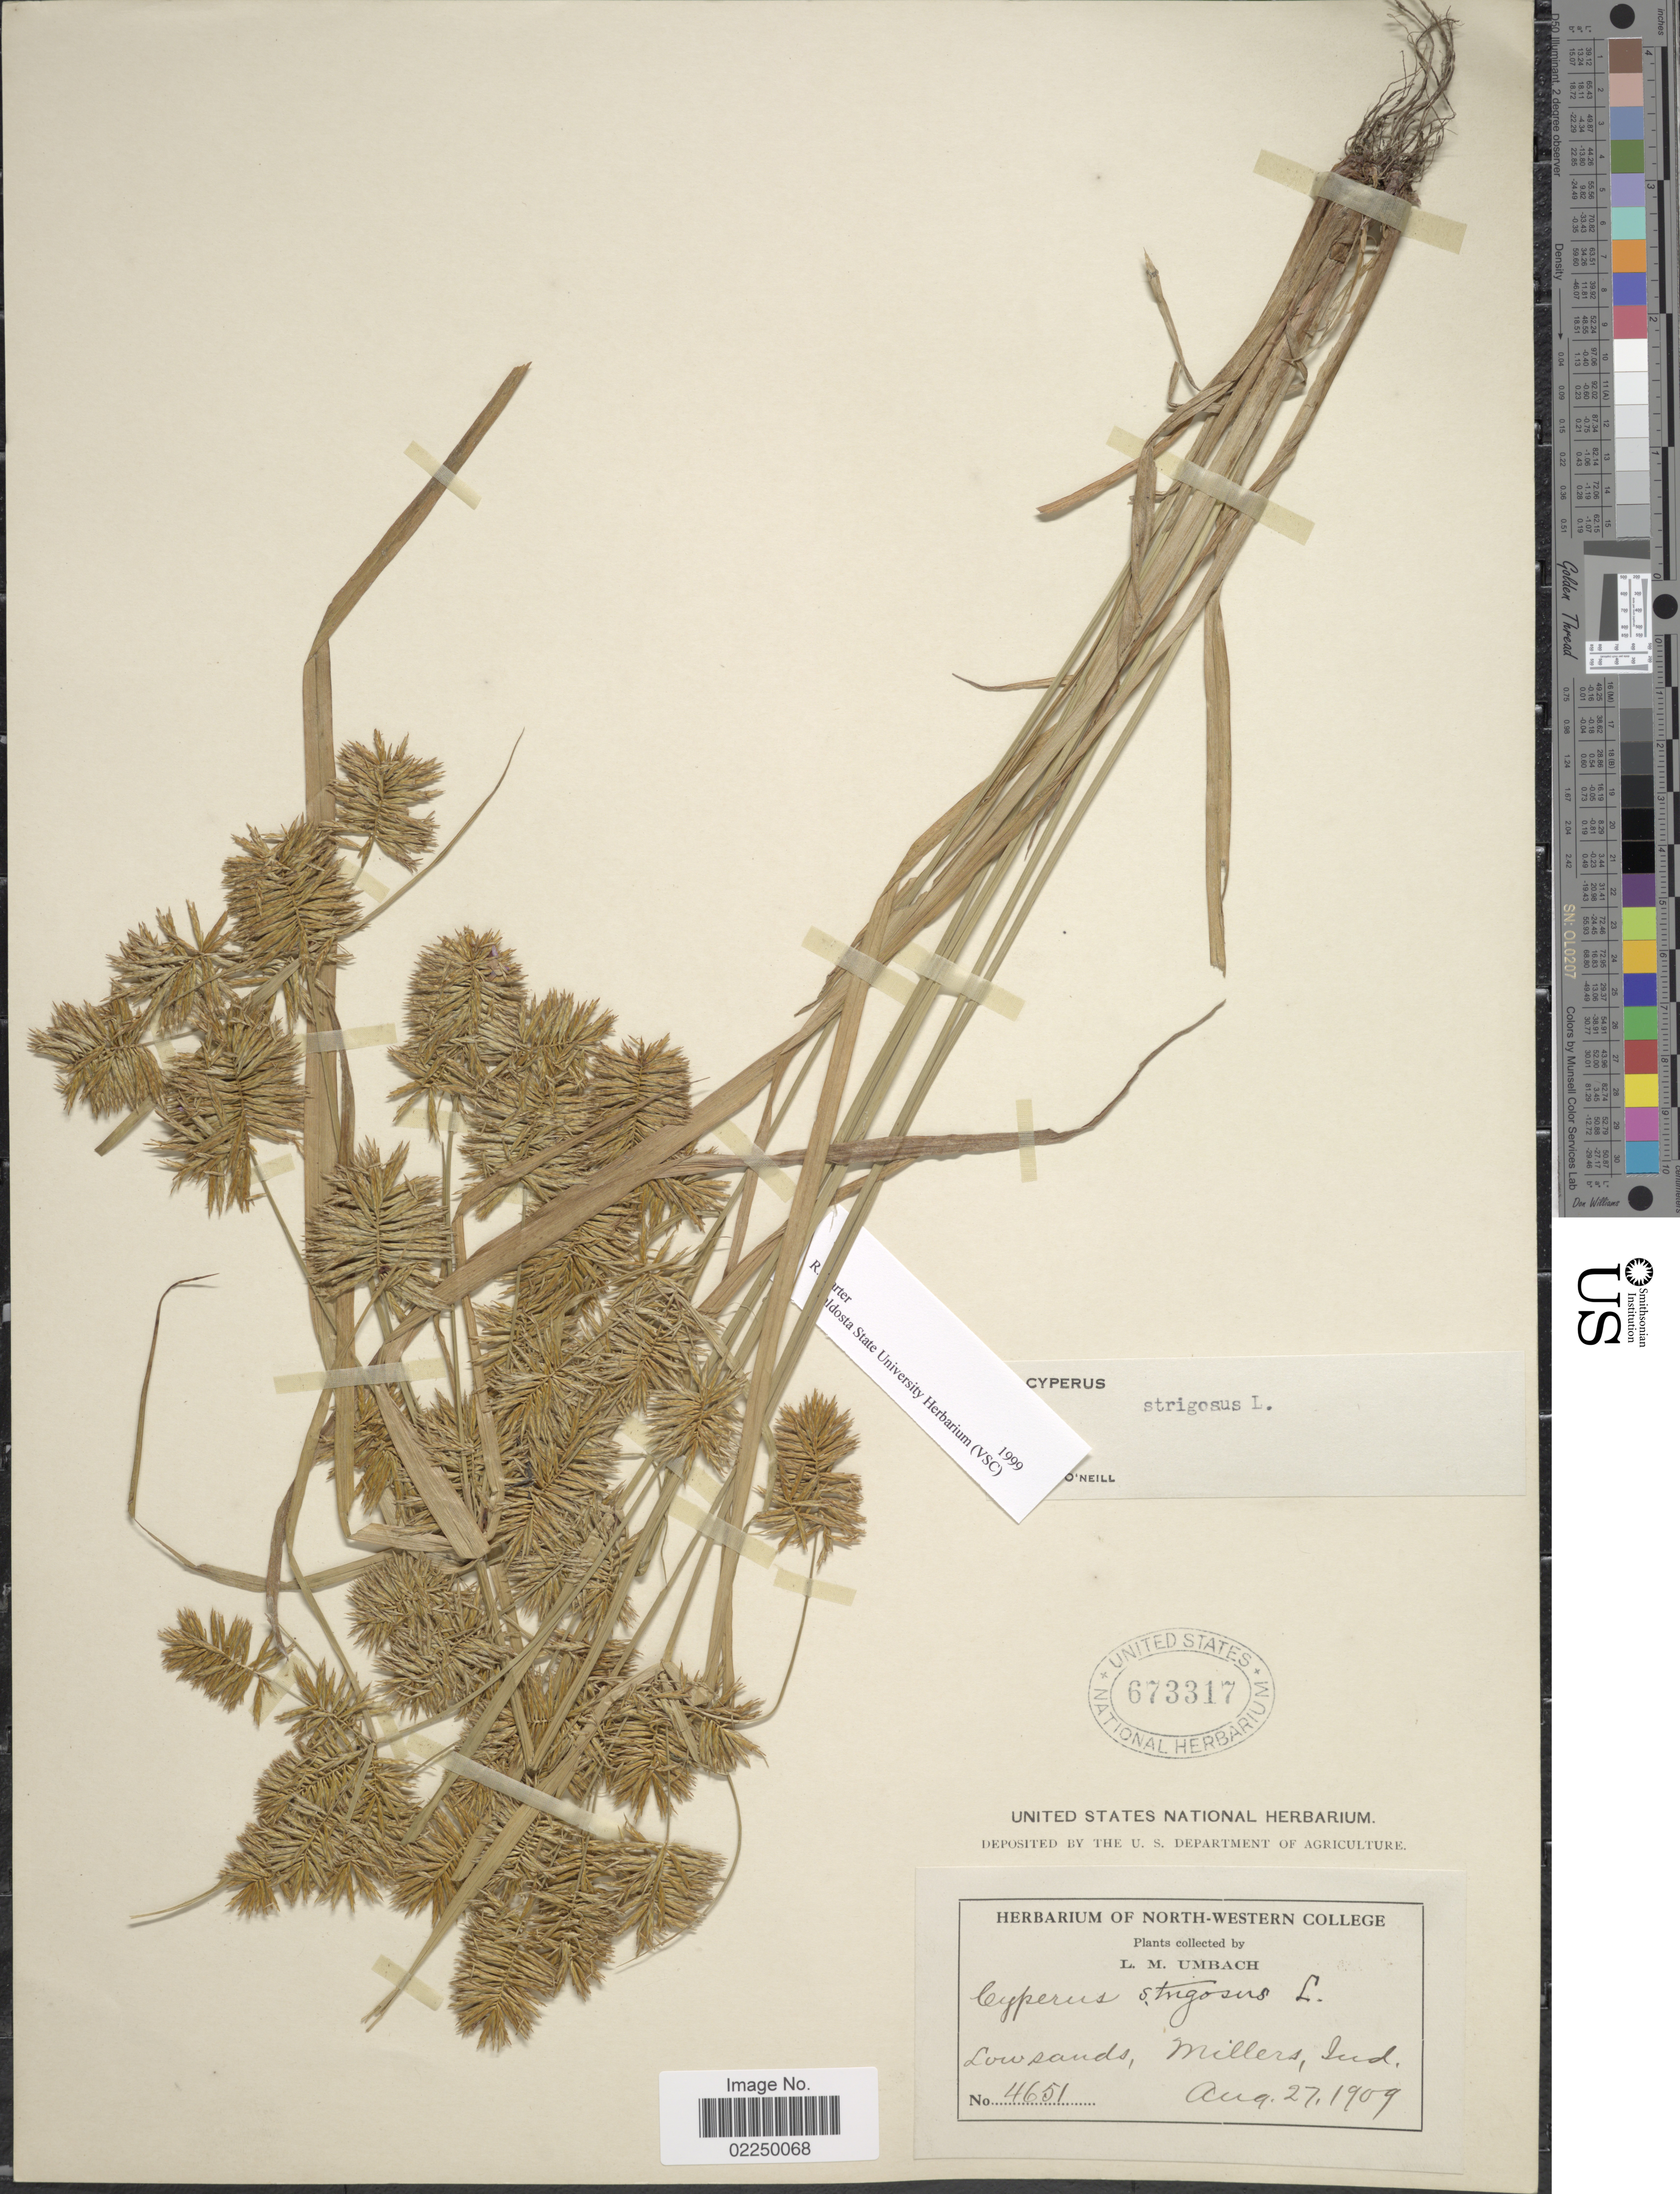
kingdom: Plantae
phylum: Tracheophyta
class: Liliopsida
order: Poales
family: Cyperaceae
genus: Cyperus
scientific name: Cyperus strigosus L.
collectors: L. M. Umbach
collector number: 4651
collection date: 1909-08-27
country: United States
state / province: Indiana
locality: Low sands, Millers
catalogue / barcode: US 673317